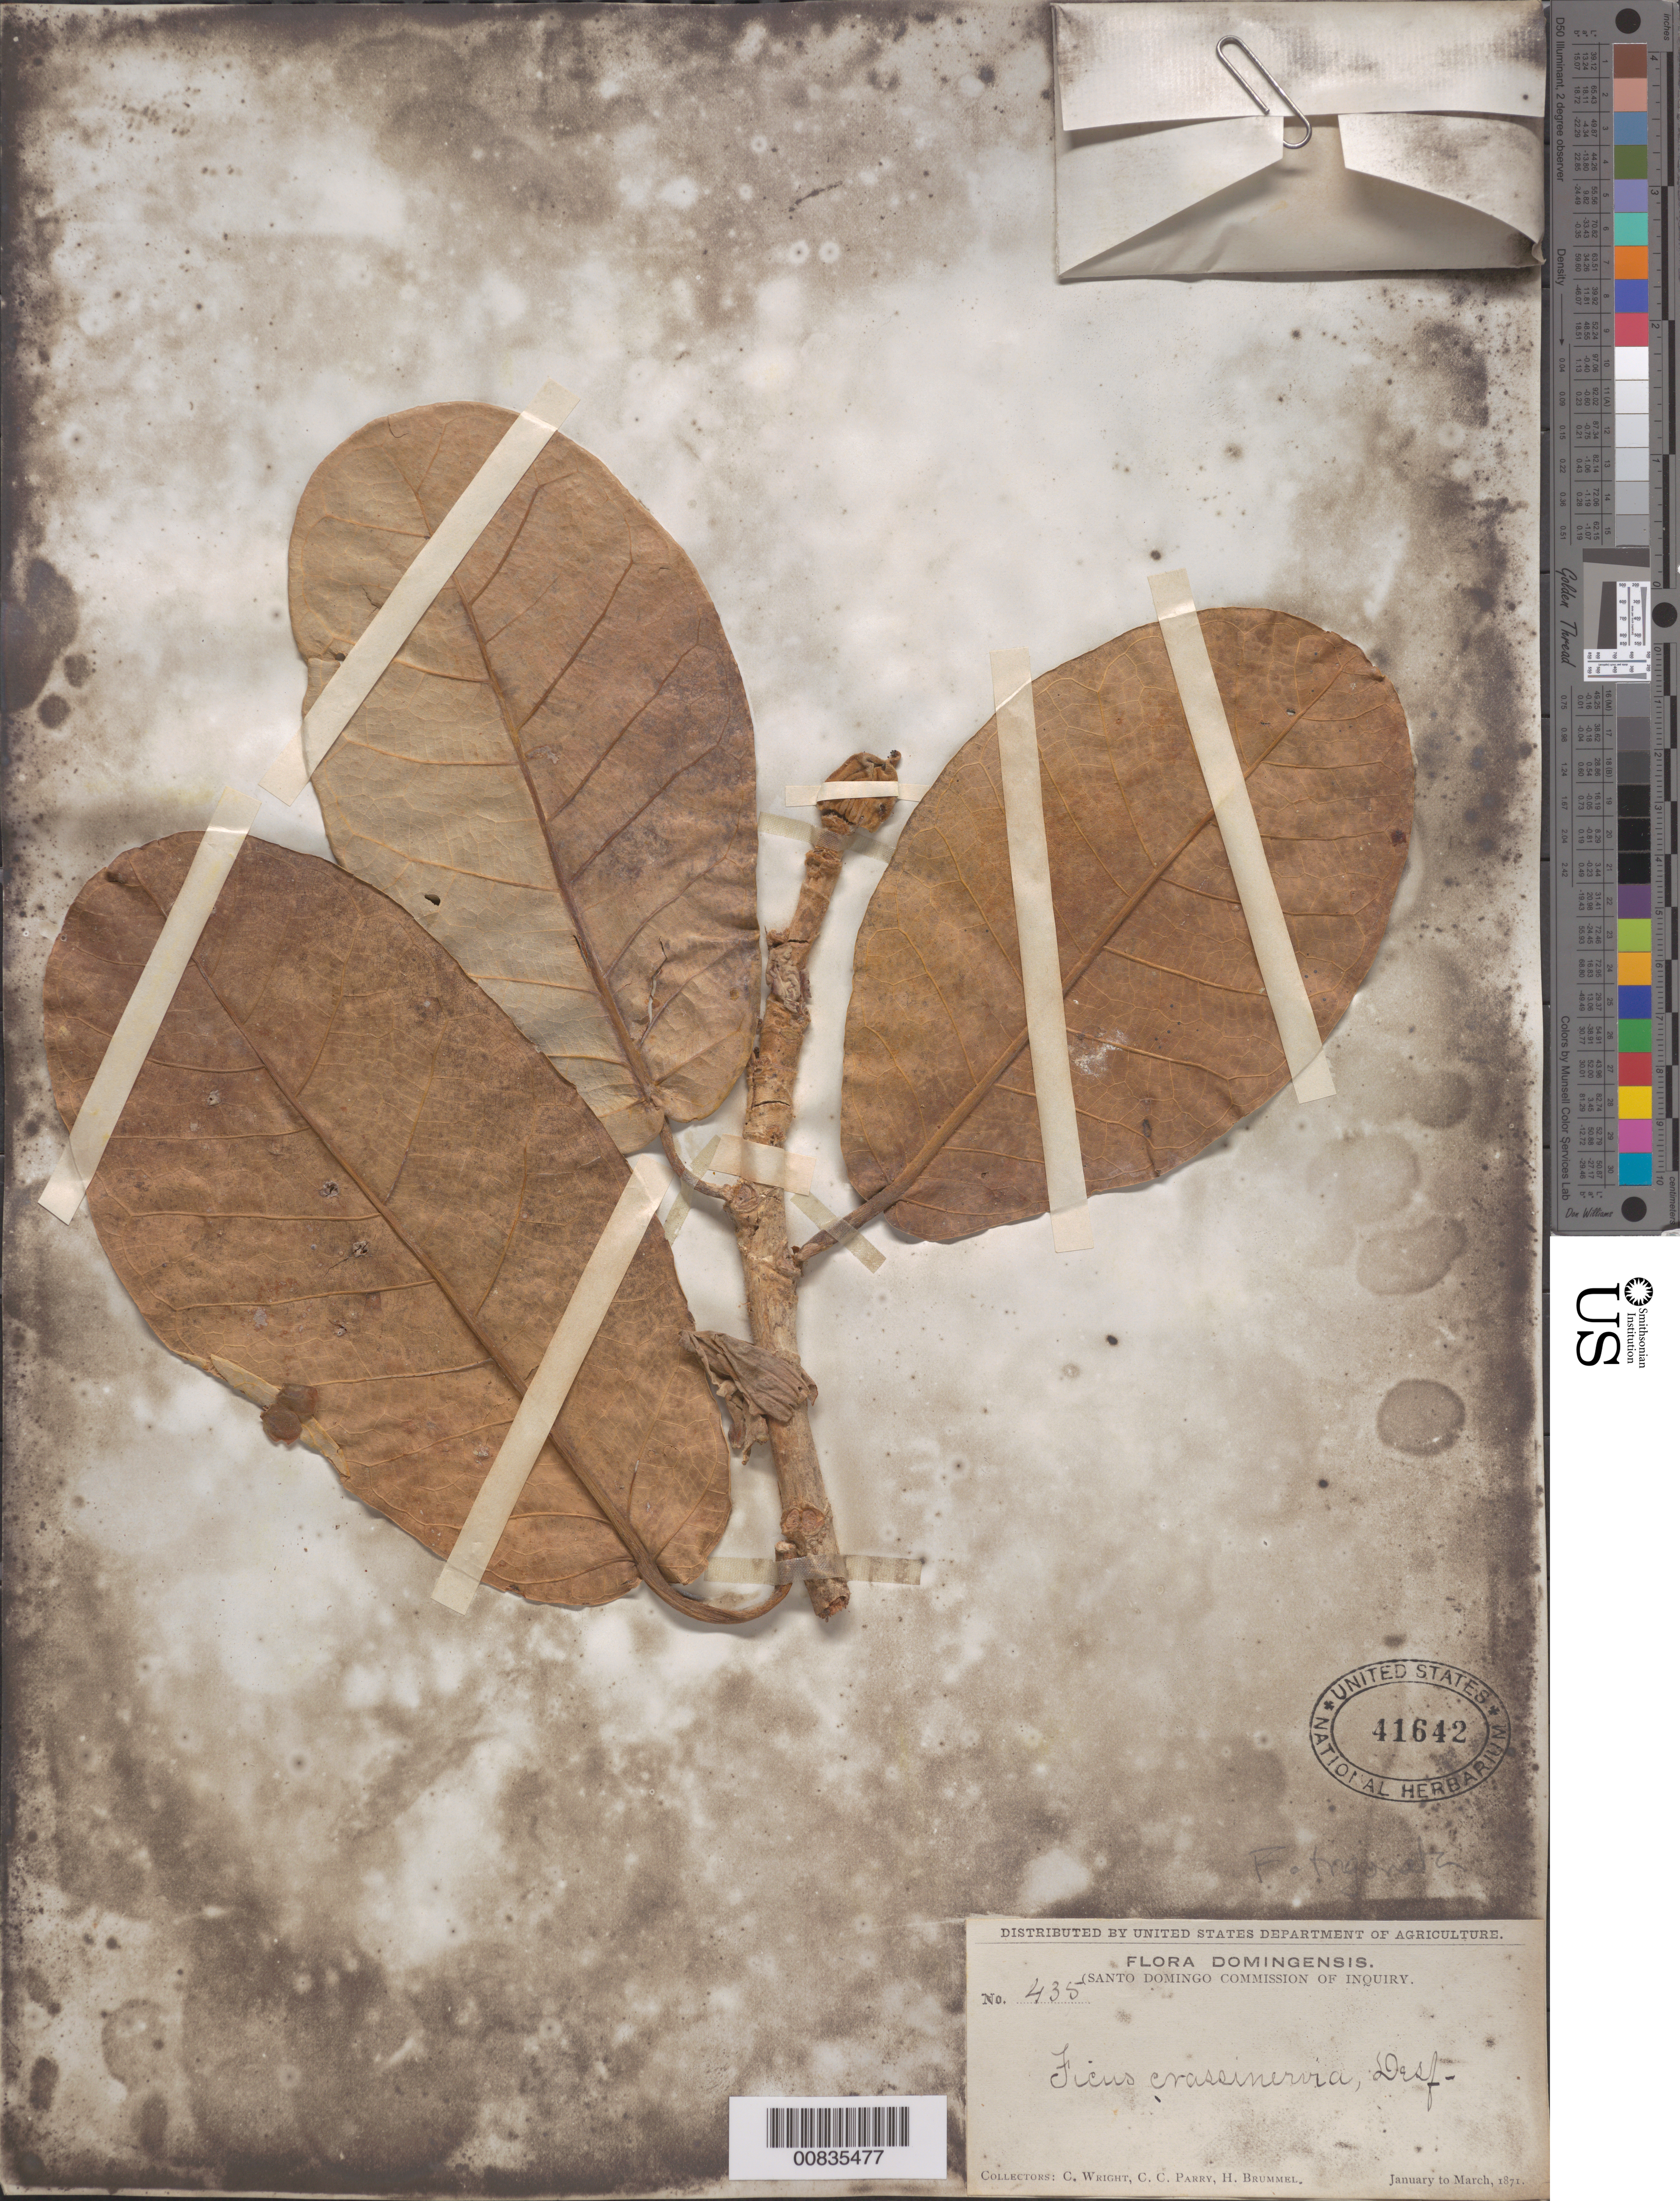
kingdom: Plantae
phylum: Tracheophyta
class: Magnoliopsida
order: Rosales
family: Moraceae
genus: Ficus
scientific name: Ficus trigonata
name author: L.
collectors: C. Wright, C. C. Parry & H. Brummel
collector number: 435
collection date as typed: Jan 1871 to -- Mar 1871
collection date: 1871-01/1871-03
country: Dominican Republic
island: Hispaniola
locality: Dominican Republic.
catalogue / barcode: US 41642